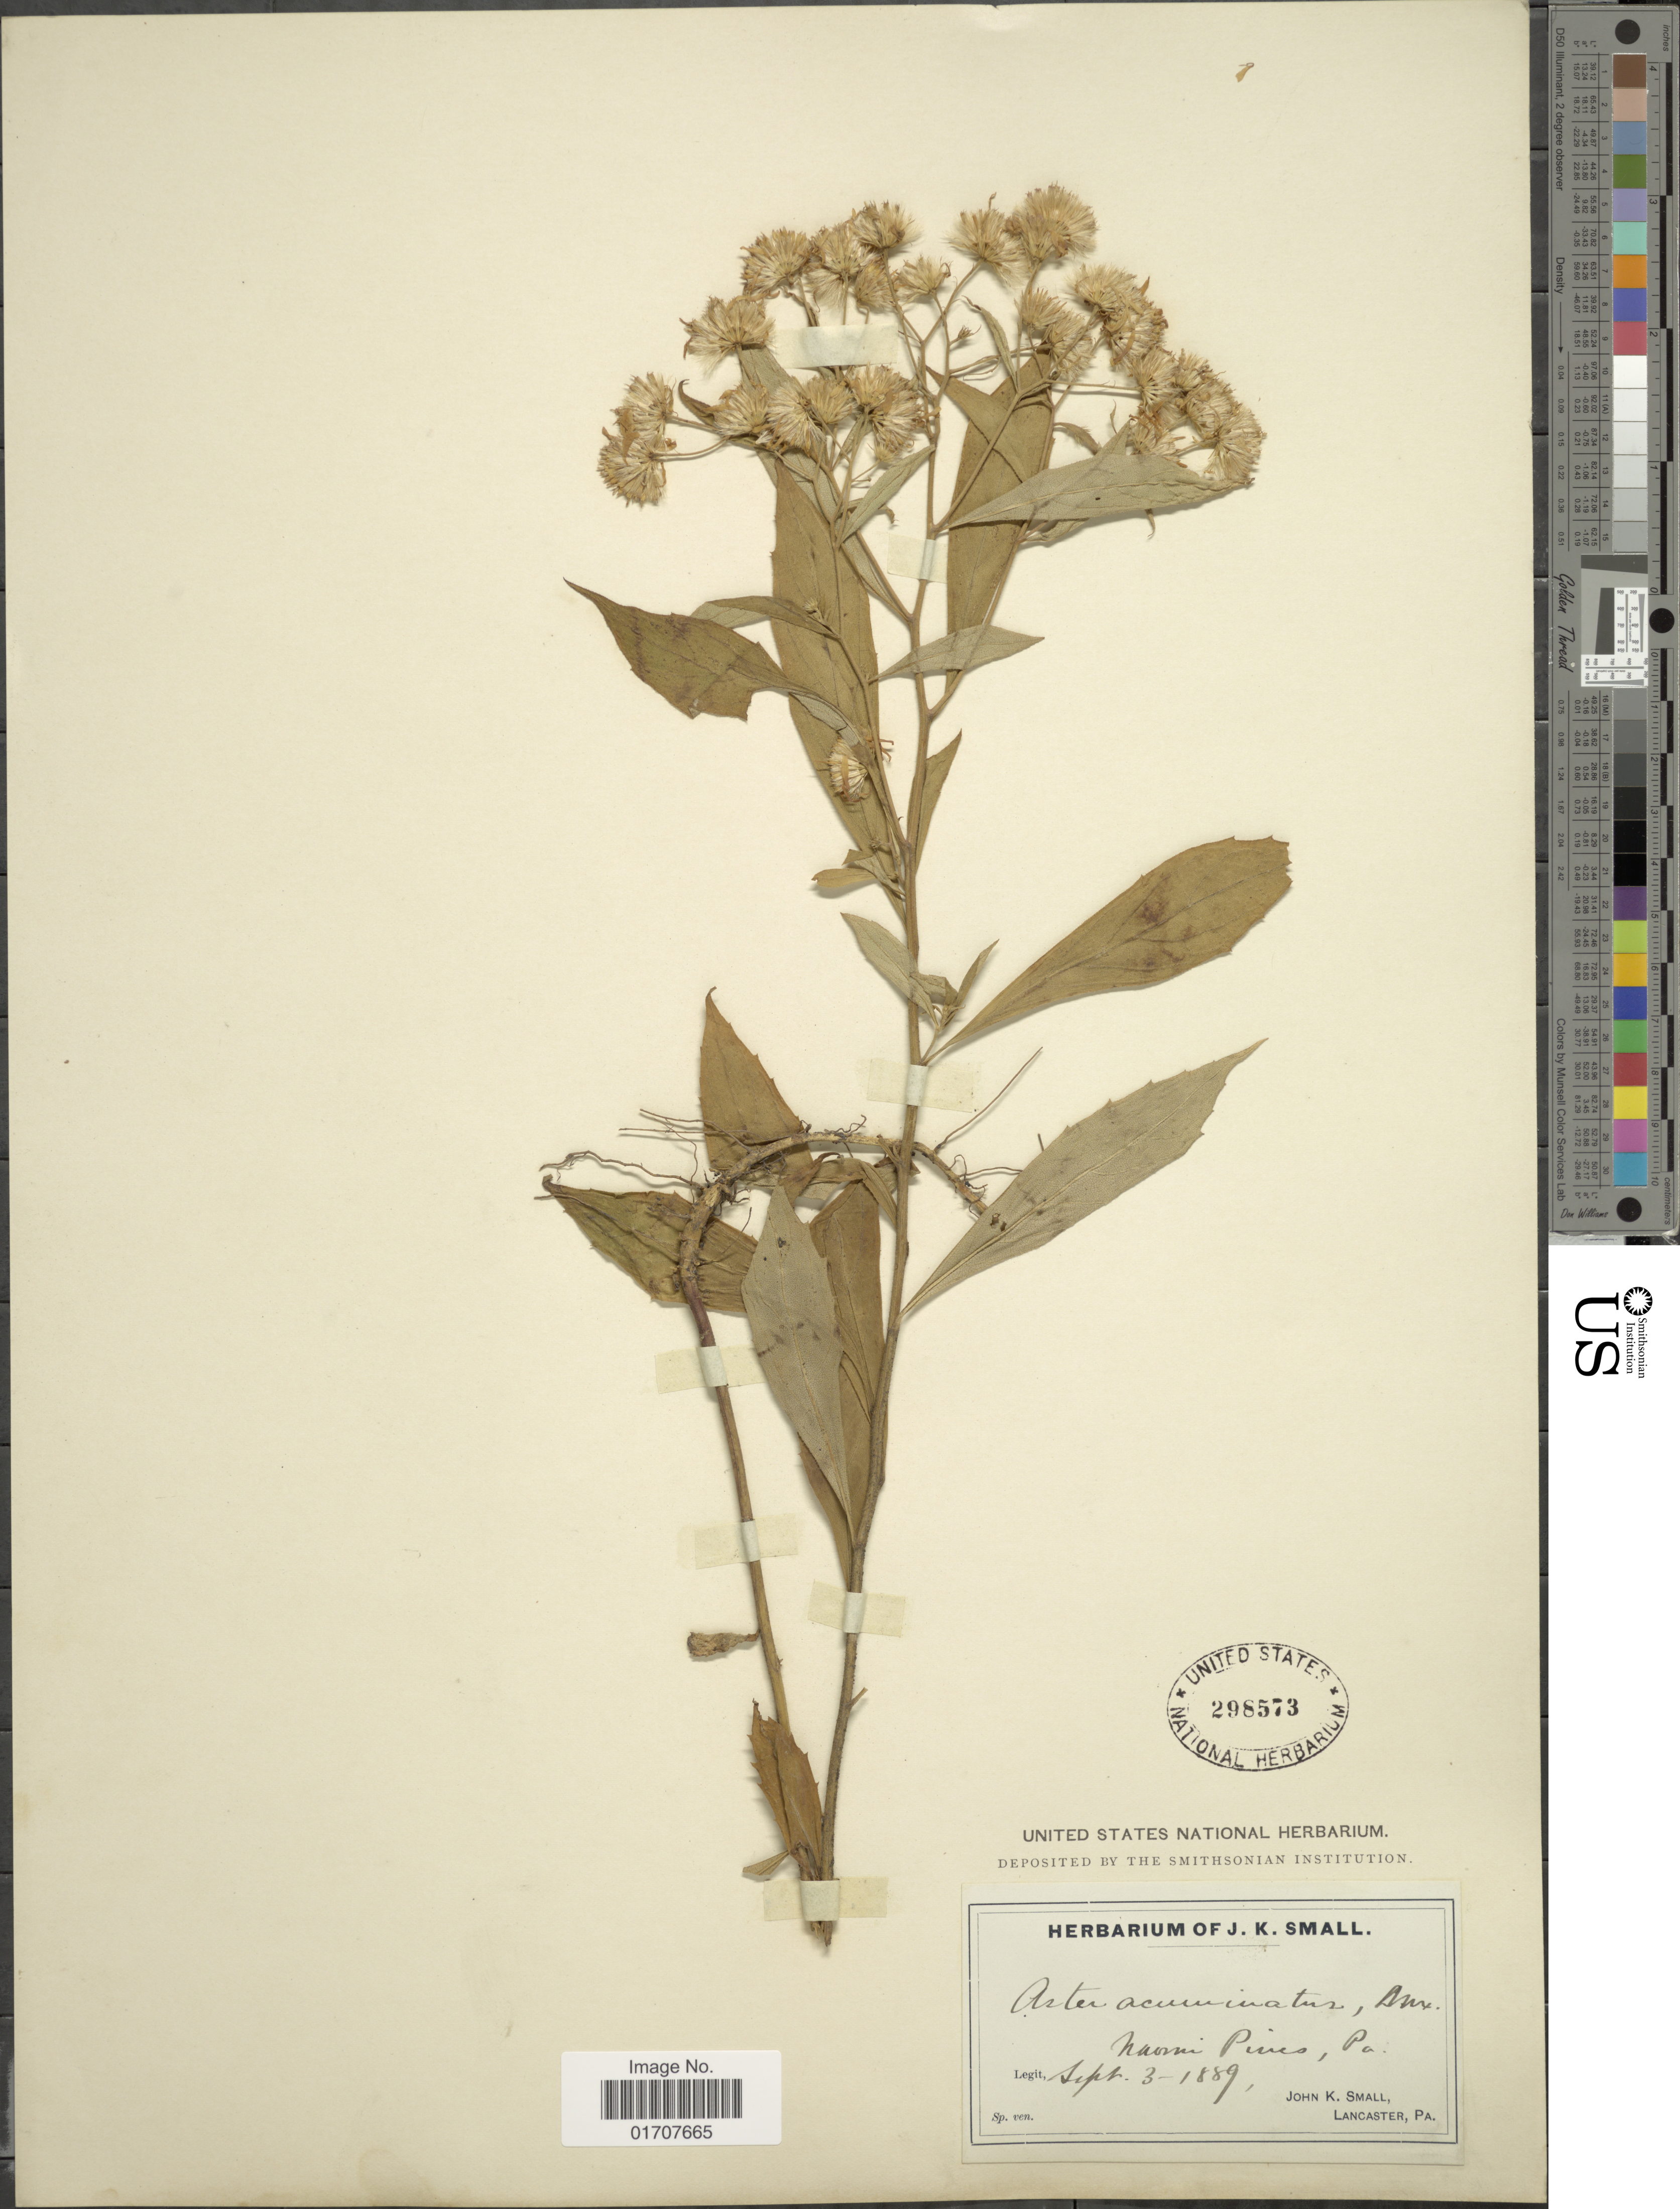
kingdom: Plantae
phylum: Tracheophyta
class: Magnoliopsida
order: Asterales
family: Asteraceae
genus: Oclemena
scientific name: Oclemena acuminata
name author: (Michx.) Greene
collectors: J. K. Small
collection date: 1889-09-03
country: United States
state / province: Pennsylvania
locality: Naomi Pines, Pa.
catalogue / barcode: US 298573